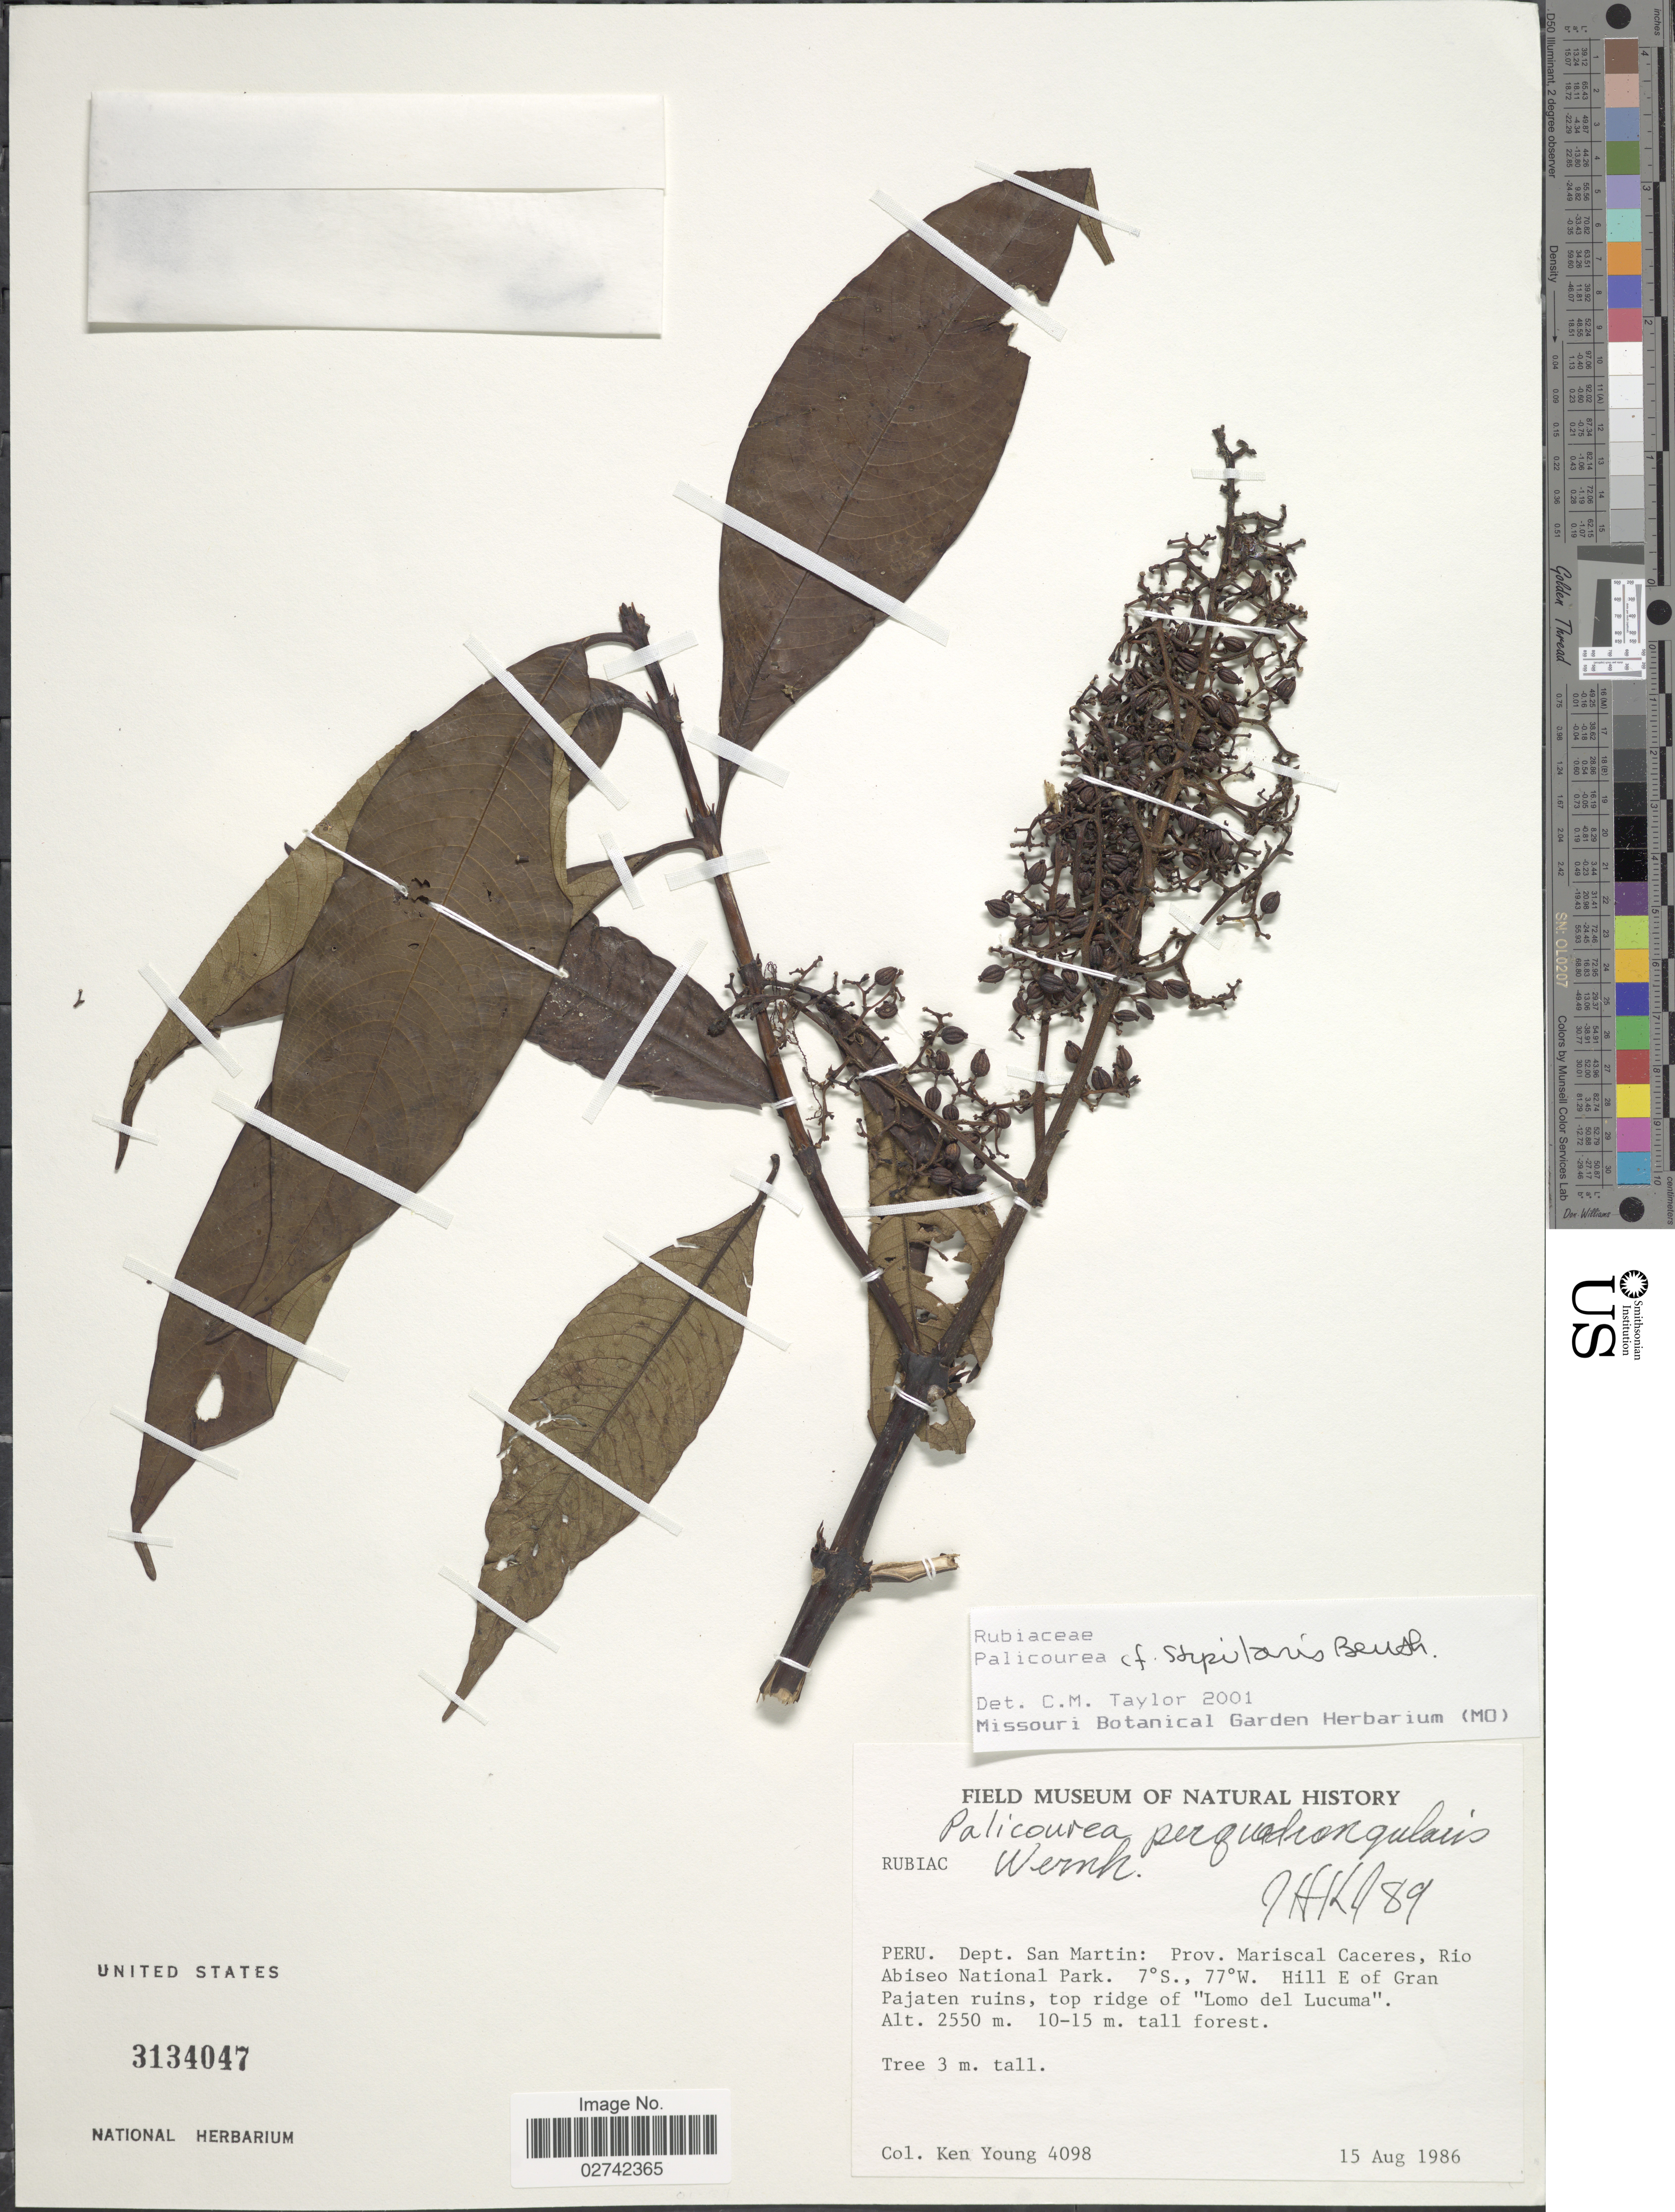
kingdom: Plantae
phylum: Tracheophyta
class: Magnoliopsida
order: Gentianales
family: Rubiaceae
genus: Palicourea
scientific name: Palicourea stipularis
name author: Benth.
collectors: K. Young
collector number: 4098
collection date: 1986-08-15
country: Peru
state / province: San Martín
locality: Prov. Mariscal Caceres, Rio Abiseo National Park, Hill E of Gran Pajatan ruins, top ridge of "Lomo del Lucuma".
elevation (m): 2550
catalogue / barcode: US 3134047